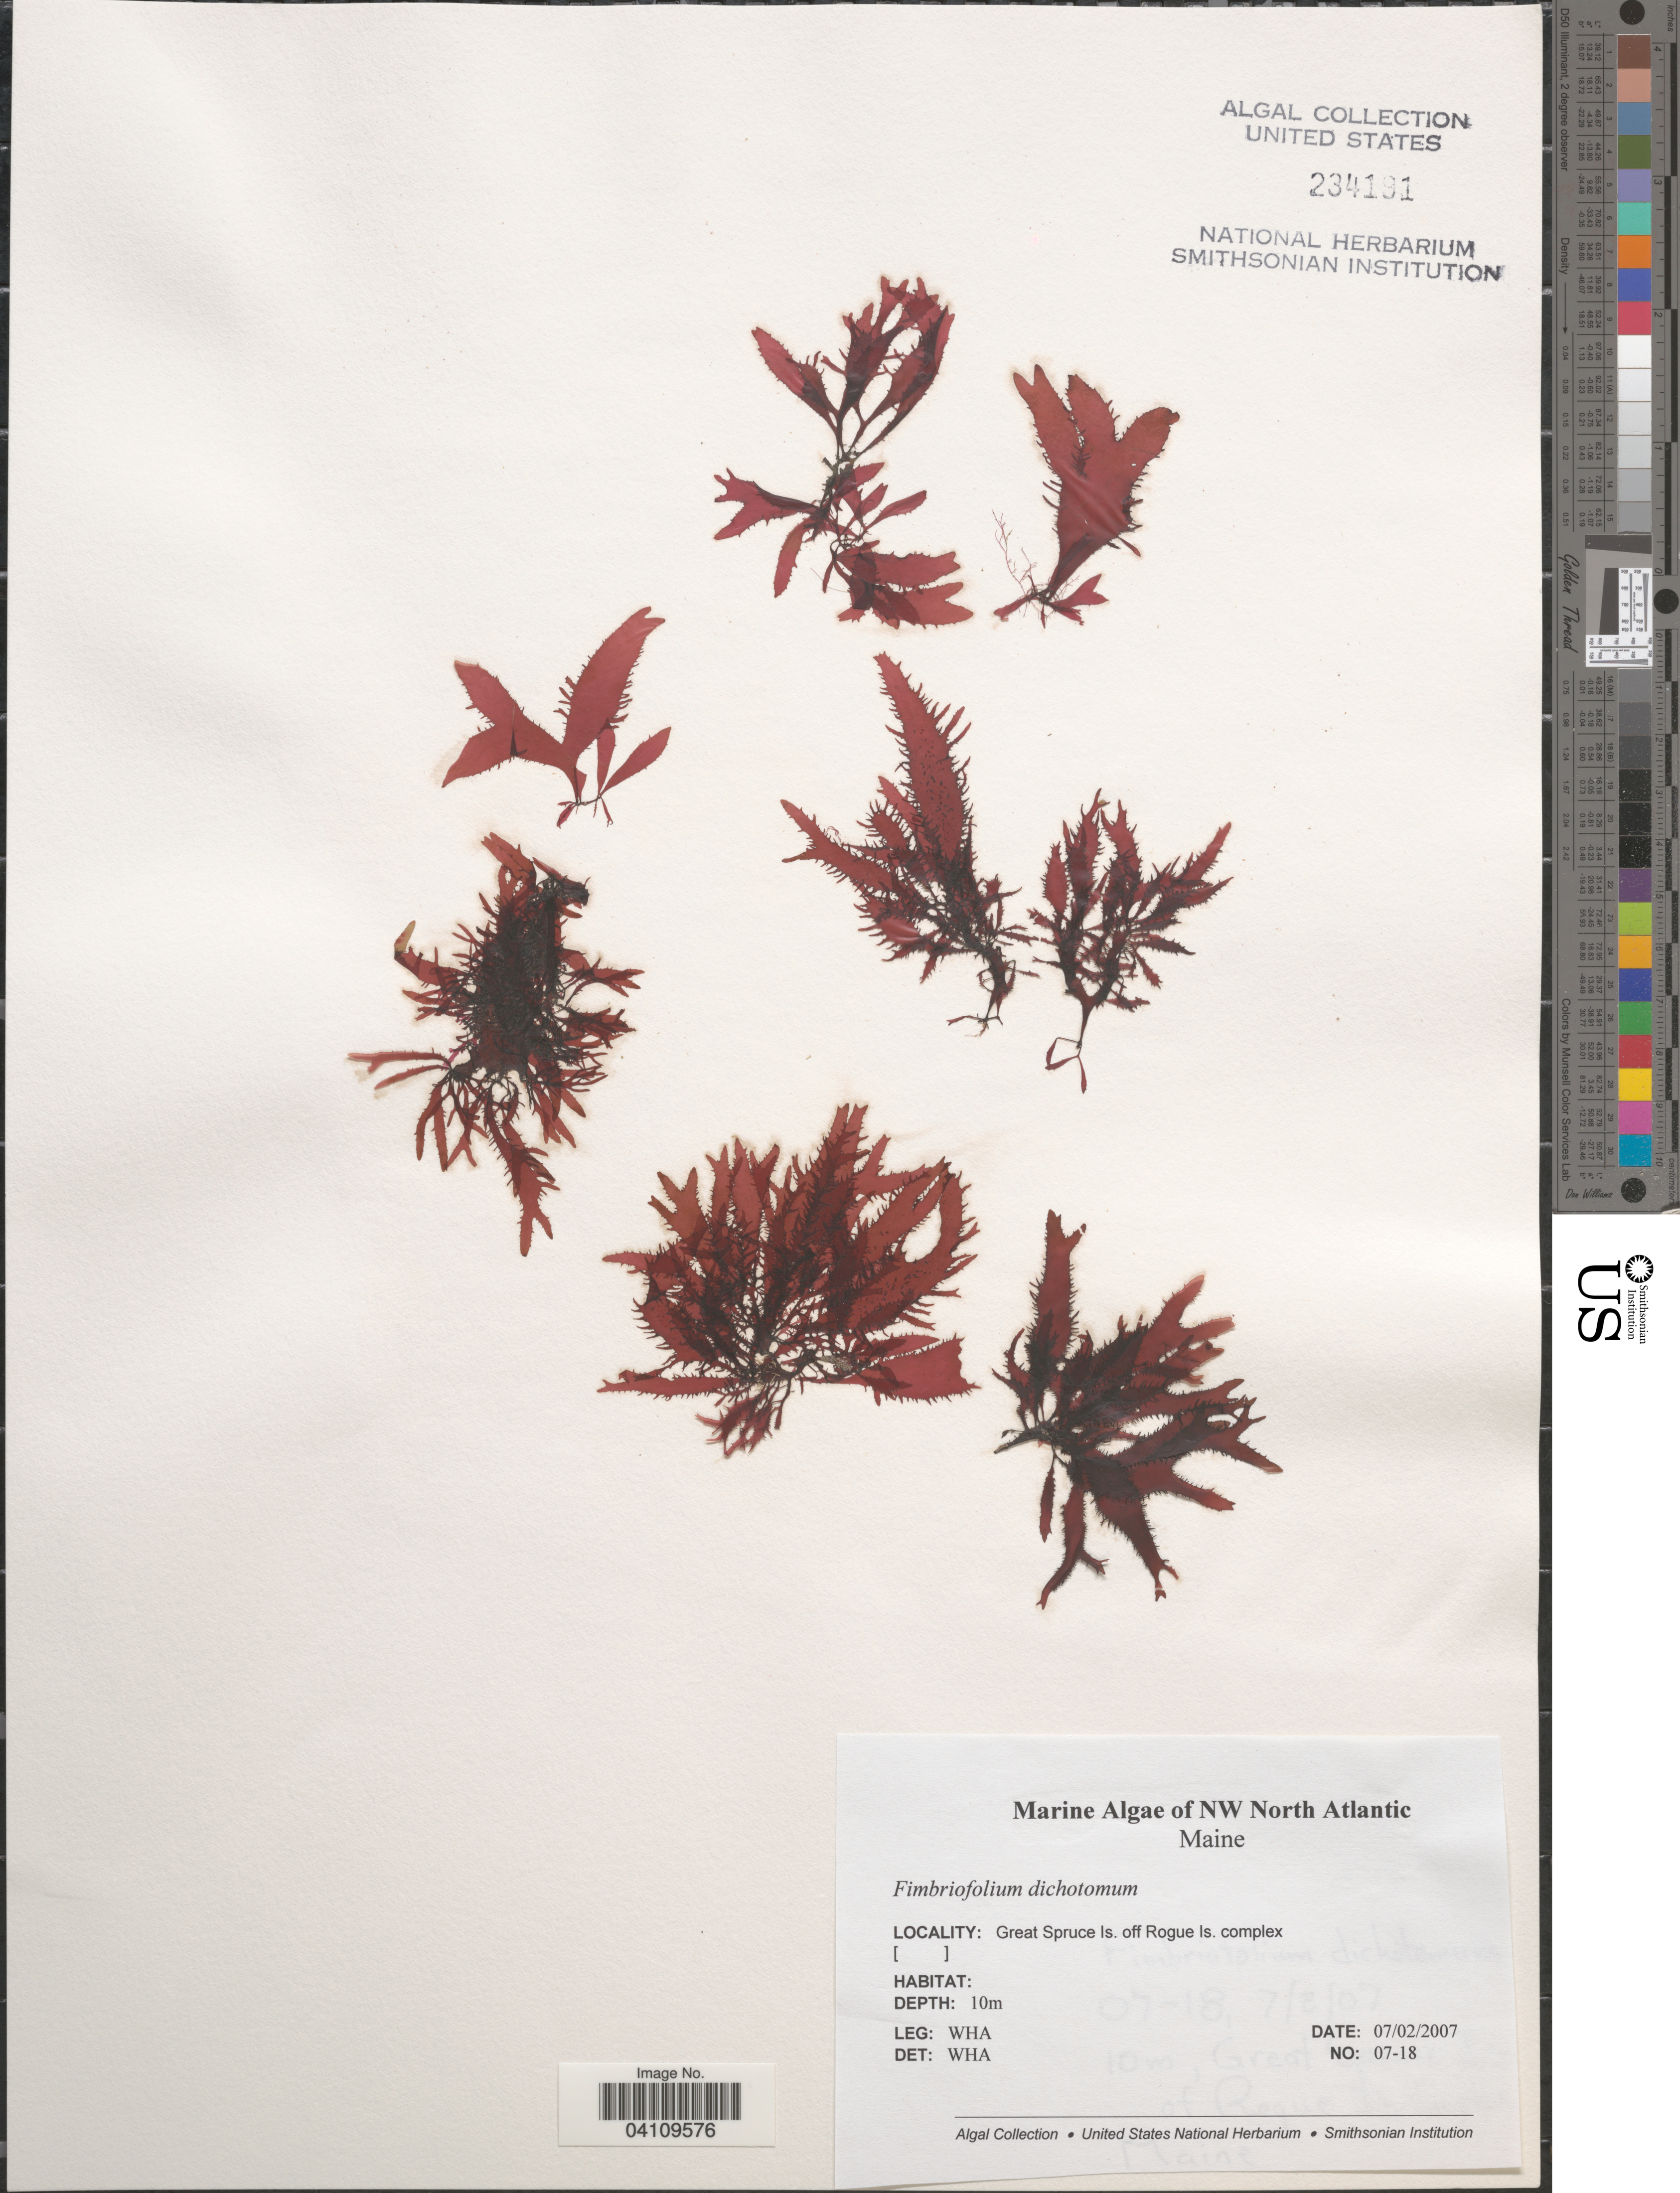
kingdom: Plantae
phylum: Rhodophyta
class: Florideophyceae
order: Gigartinales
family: Cystocloniaceae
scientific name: Fimbriofolium dichotomum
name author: (Lepech.) Hansen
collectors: W. H. Adey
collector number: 07-18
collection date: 2007-07-02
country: United States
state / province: Maine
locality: NW North Atlantic. Great Spruce Is. off Rogue Is. complex.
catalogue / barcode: US 234191